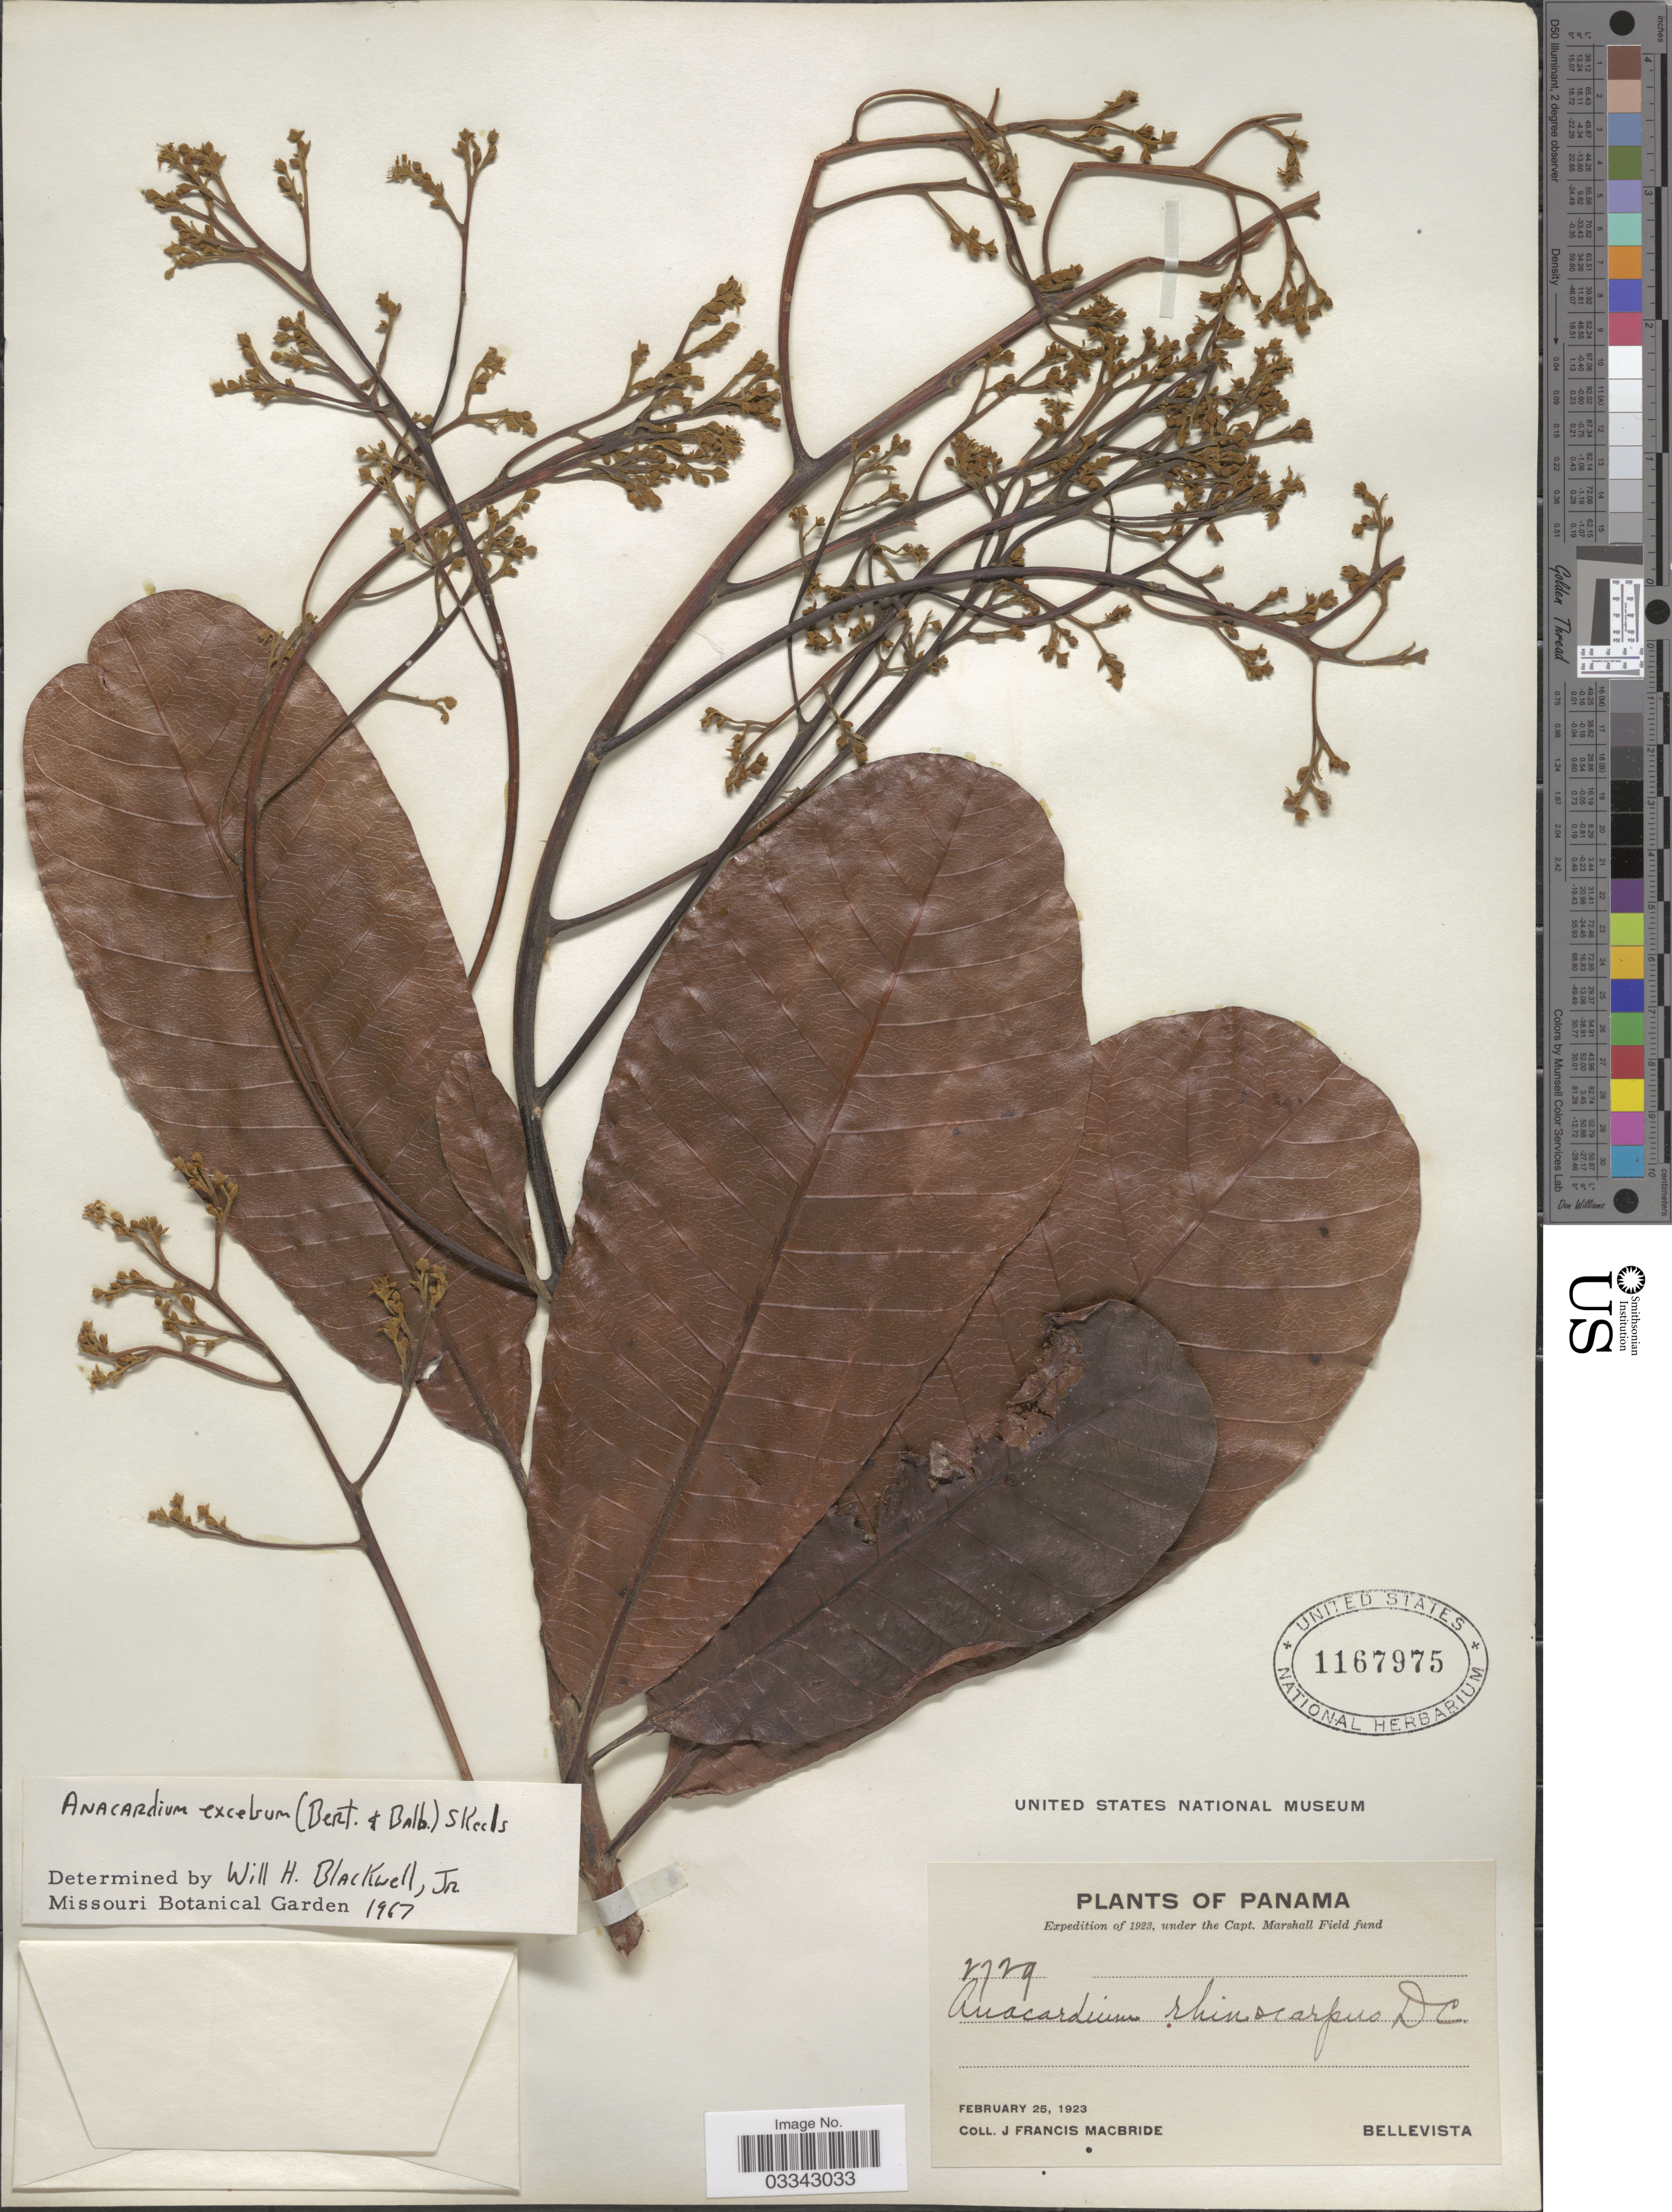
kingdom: Plantae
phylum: Tracheophyta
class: Magnoliopsida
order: Sapindales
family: Anacardiaceae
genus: Anacardium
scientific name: Anacardium excelsum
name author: (Kunth) Skeels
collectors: J. F. Macbride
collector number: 2729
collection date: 1923-02-25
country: Panama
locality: Bellevista.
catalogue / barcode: US 1167975